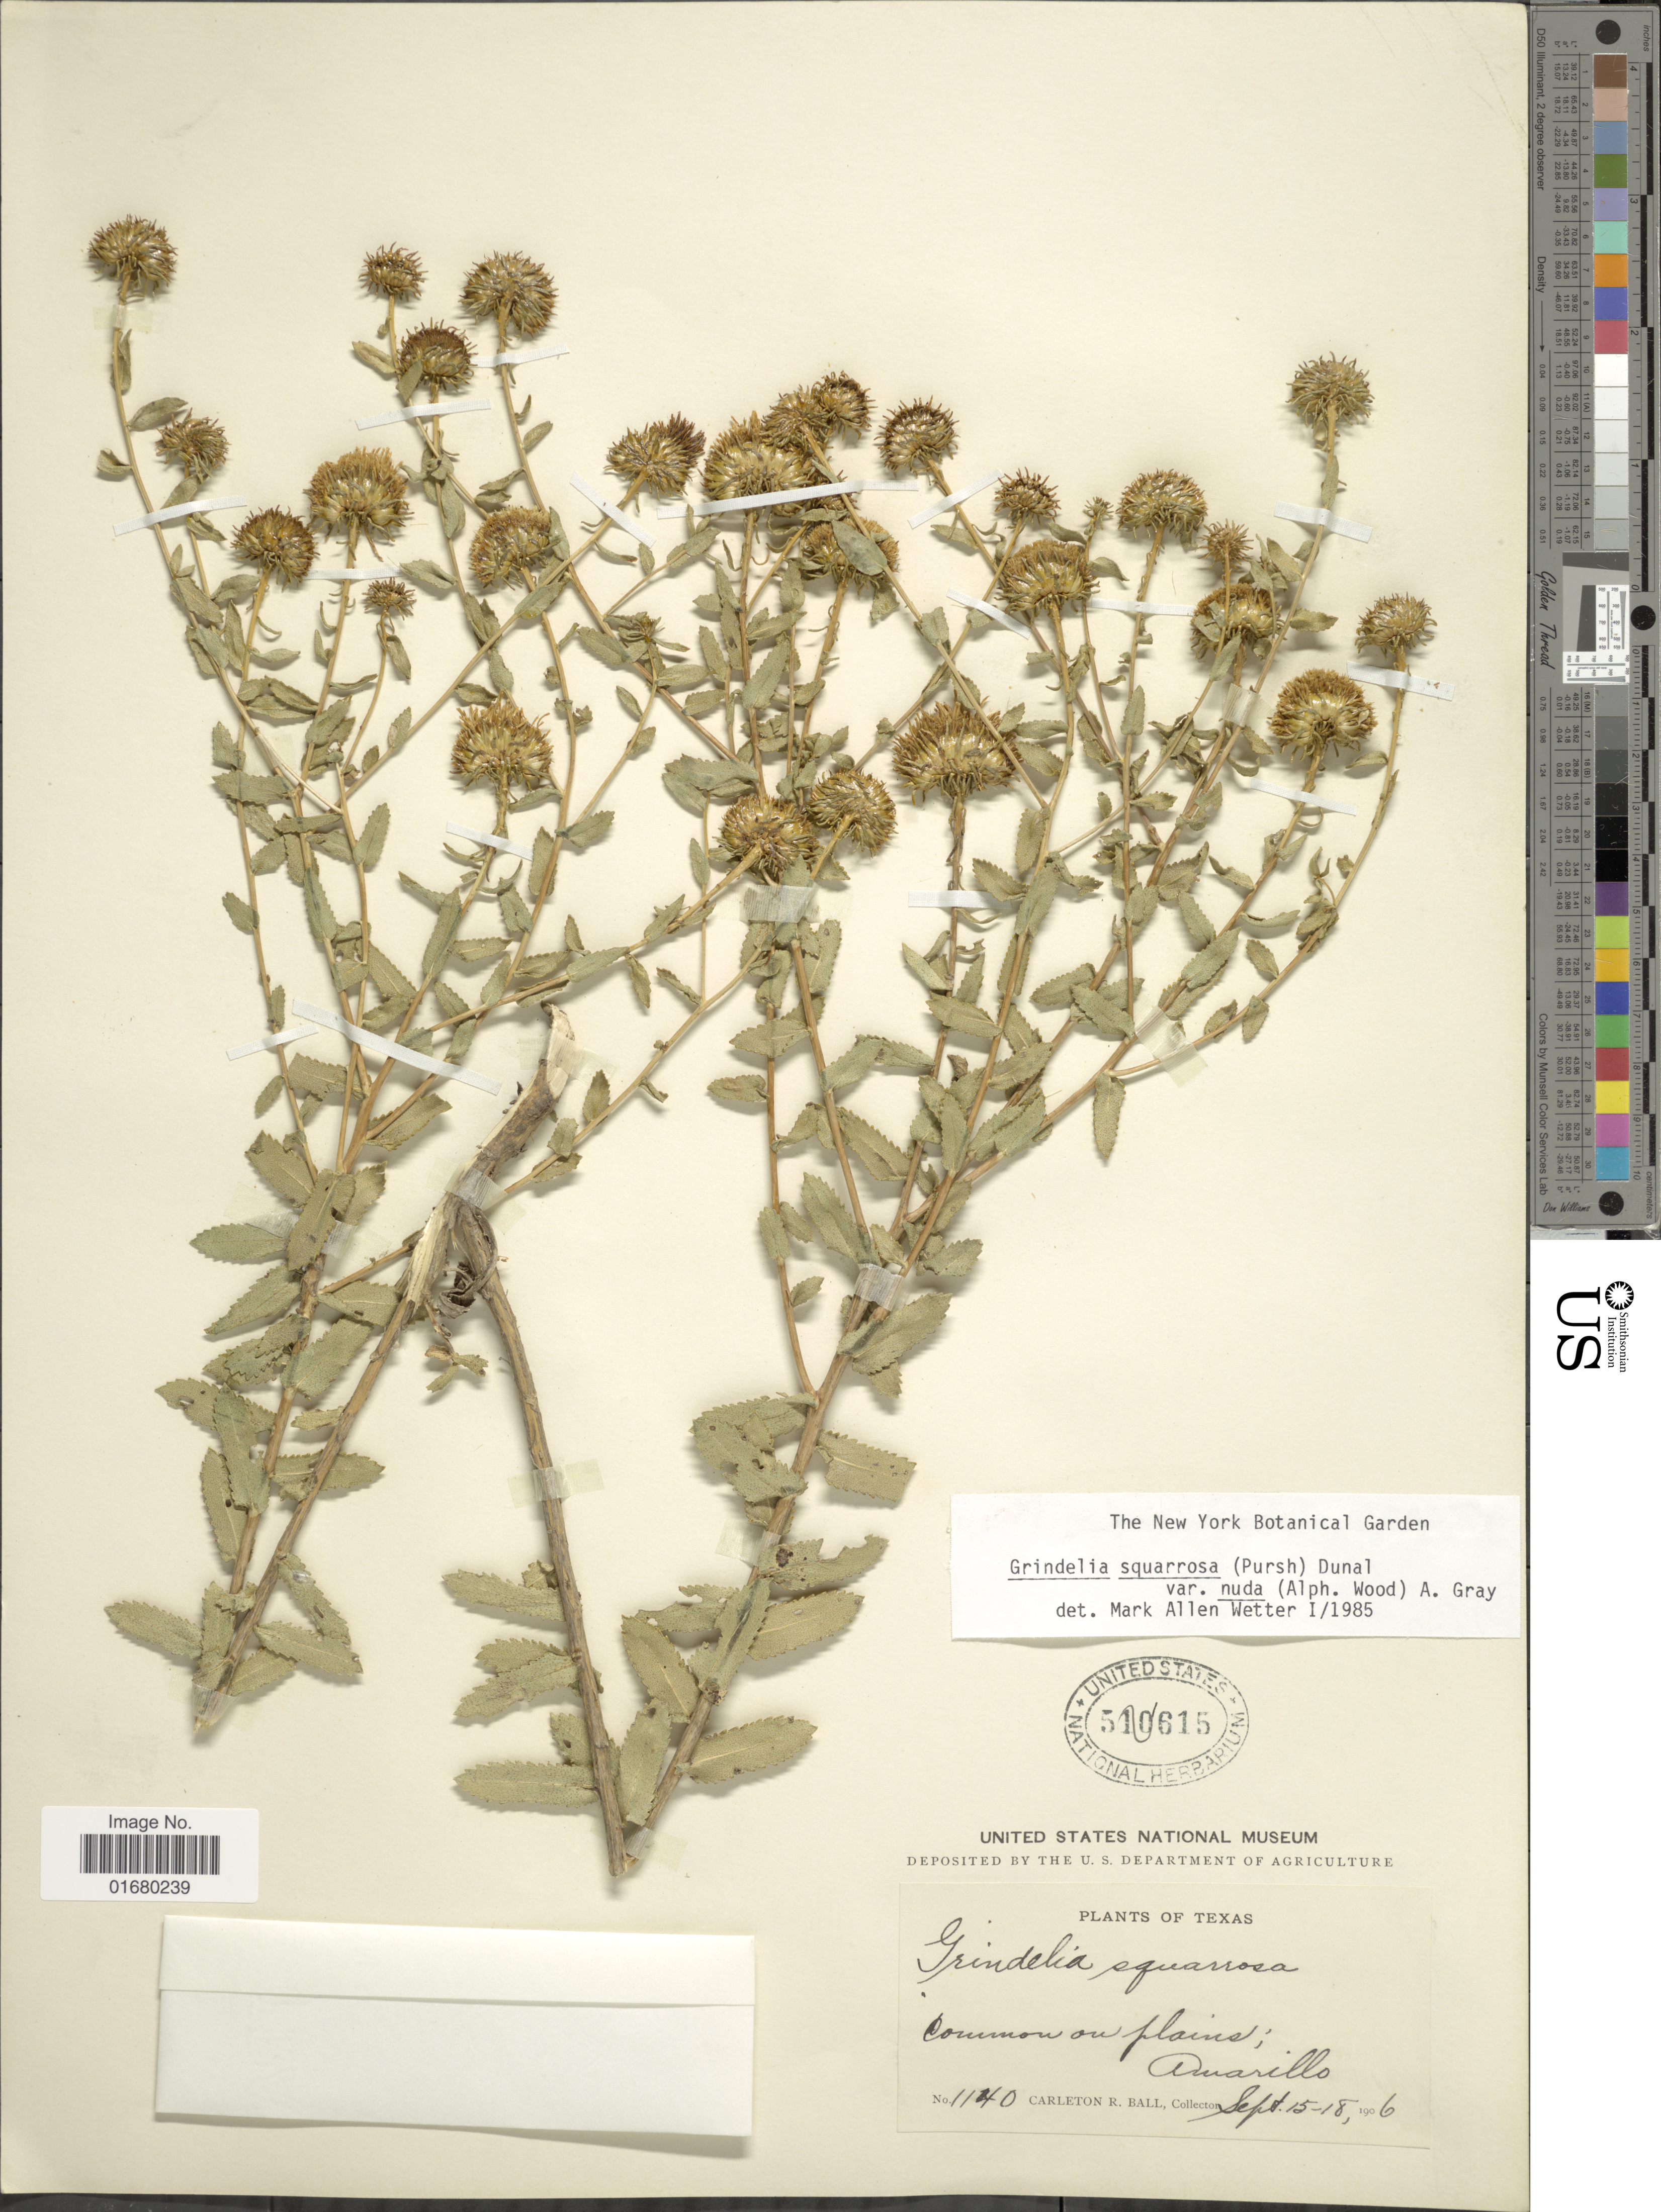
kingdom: Plantae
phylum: Tracheophyta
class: Magnoliopsida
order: Asterales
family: Asteraceae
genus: Grindelia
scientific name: Grindelia squarrosa var. nuda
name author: (Alph. Wood) A. Gray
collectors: C. R. Ball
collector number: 1140*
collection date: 1906-09-15/1906-09-18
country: United States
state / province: Texas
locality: Common on plains, Amarillo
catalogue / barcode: US 510615